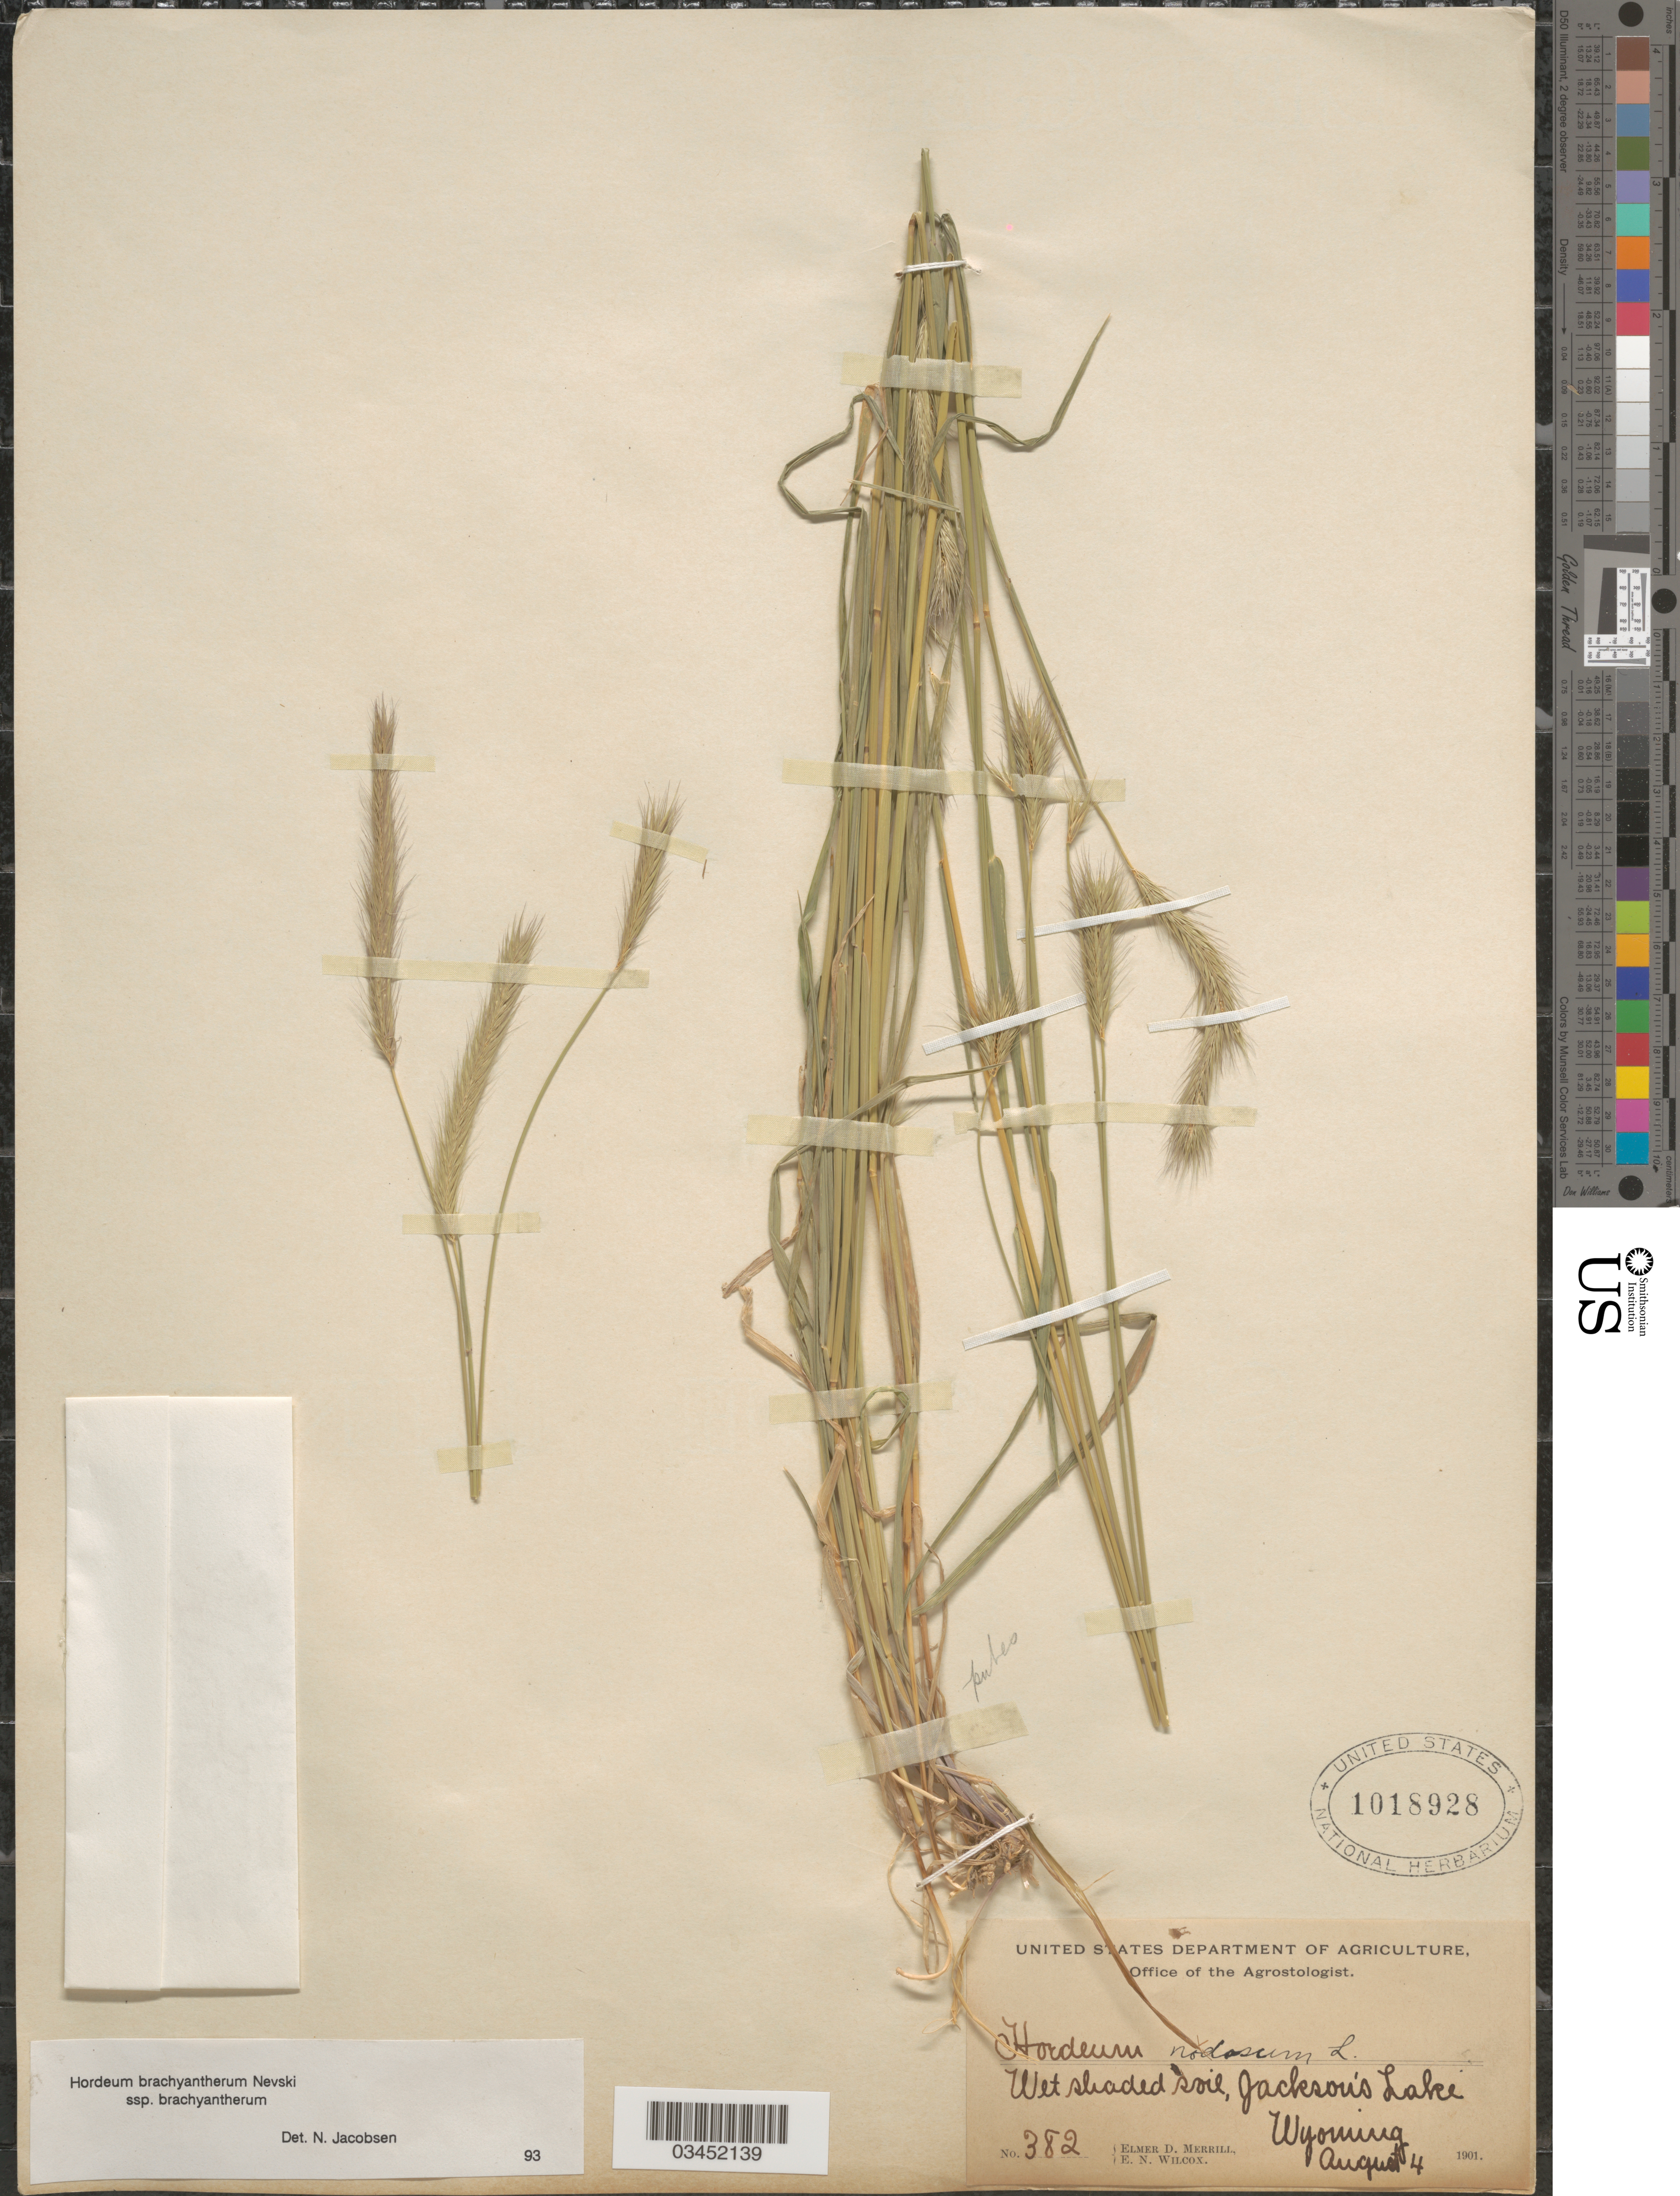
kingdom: Plantae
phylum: Tracheophyta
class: Liliopsida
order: Poales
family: Poaceae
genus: Hordeum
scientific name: Hordeum brachyantherum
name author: Nevski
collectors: E. D. Merrill & E. Wilcox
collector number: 382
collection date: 1901-08-04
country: United States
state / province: Wyoming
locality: Wet shaded soil, Jackson's Lake.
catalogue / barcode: US 1018928